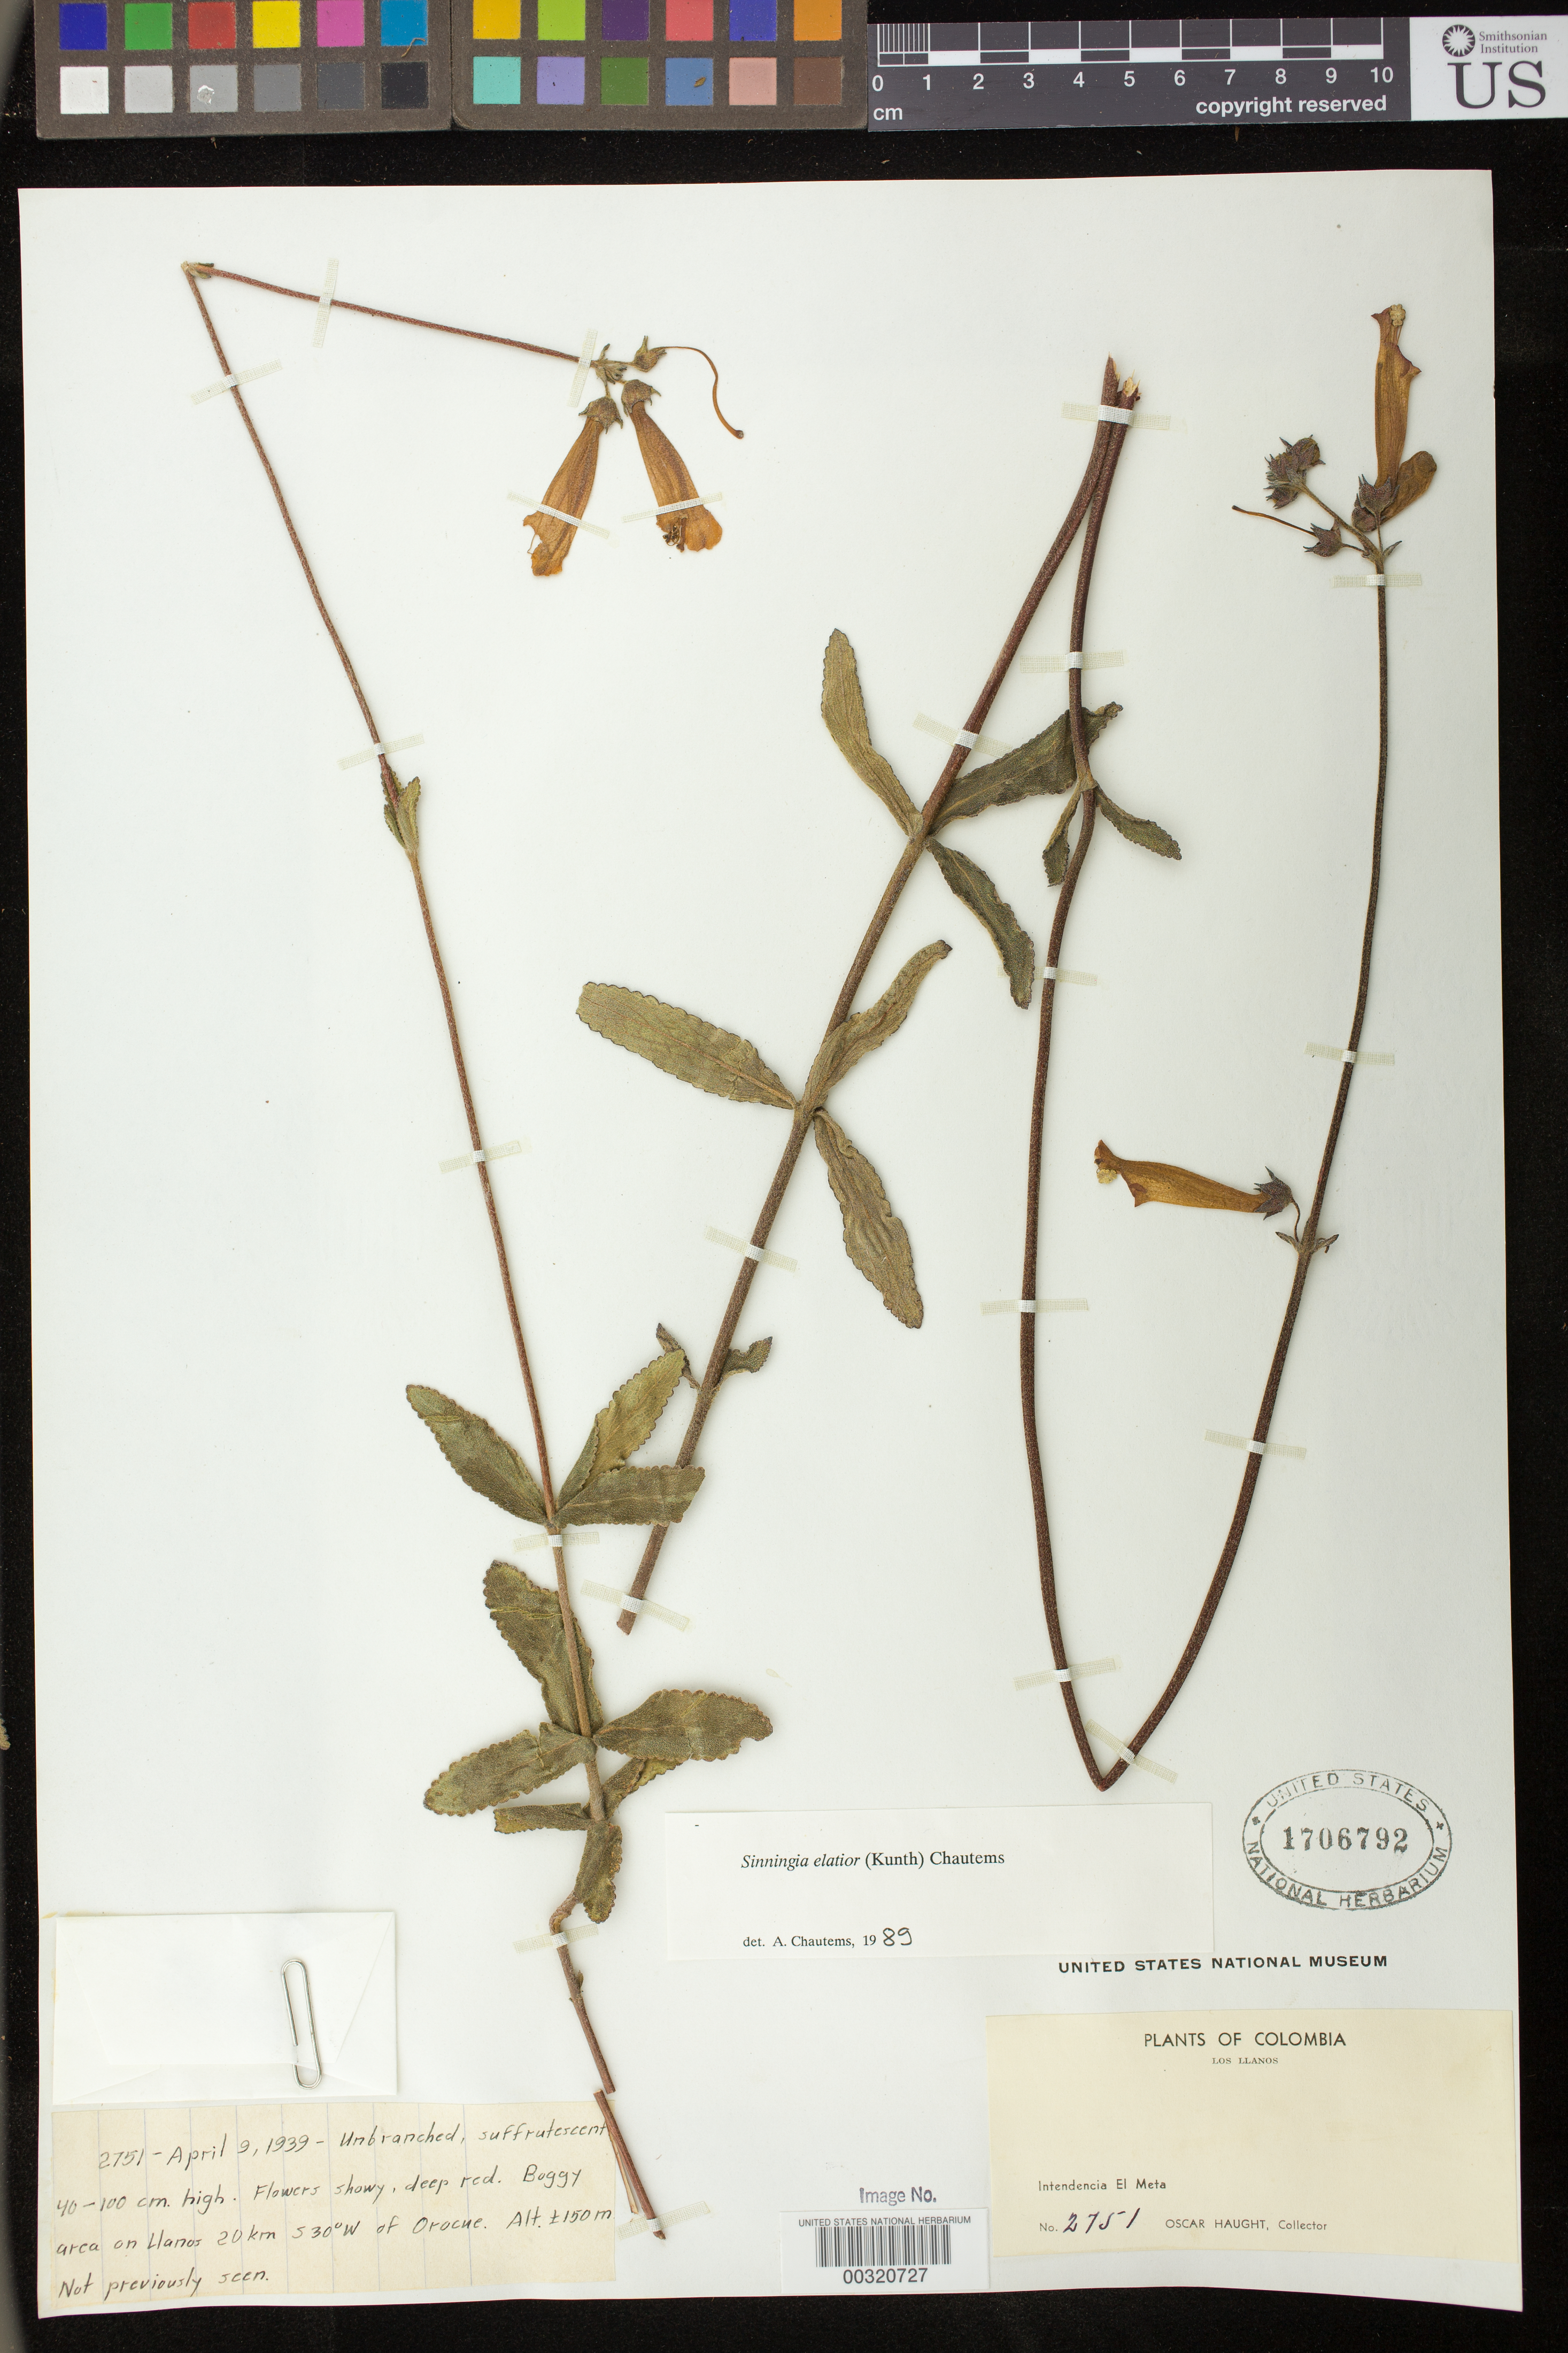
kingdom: Plantae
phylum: Tracheophyta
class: Magnoliopsida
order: Lamiales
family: Gesneriaceae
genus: Sinningia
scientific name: Sinningia elatior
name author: (Kunth) Chautems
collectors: O. L. Haught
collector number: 2751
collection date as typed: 09 Apr 1939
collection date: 1939-04-09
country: Colombia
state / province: Meta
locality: Los Llanos, on Llanos 20 km S 30 degrees W of Orocue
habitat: Boggy area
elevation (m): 150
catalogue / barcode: US 1706792